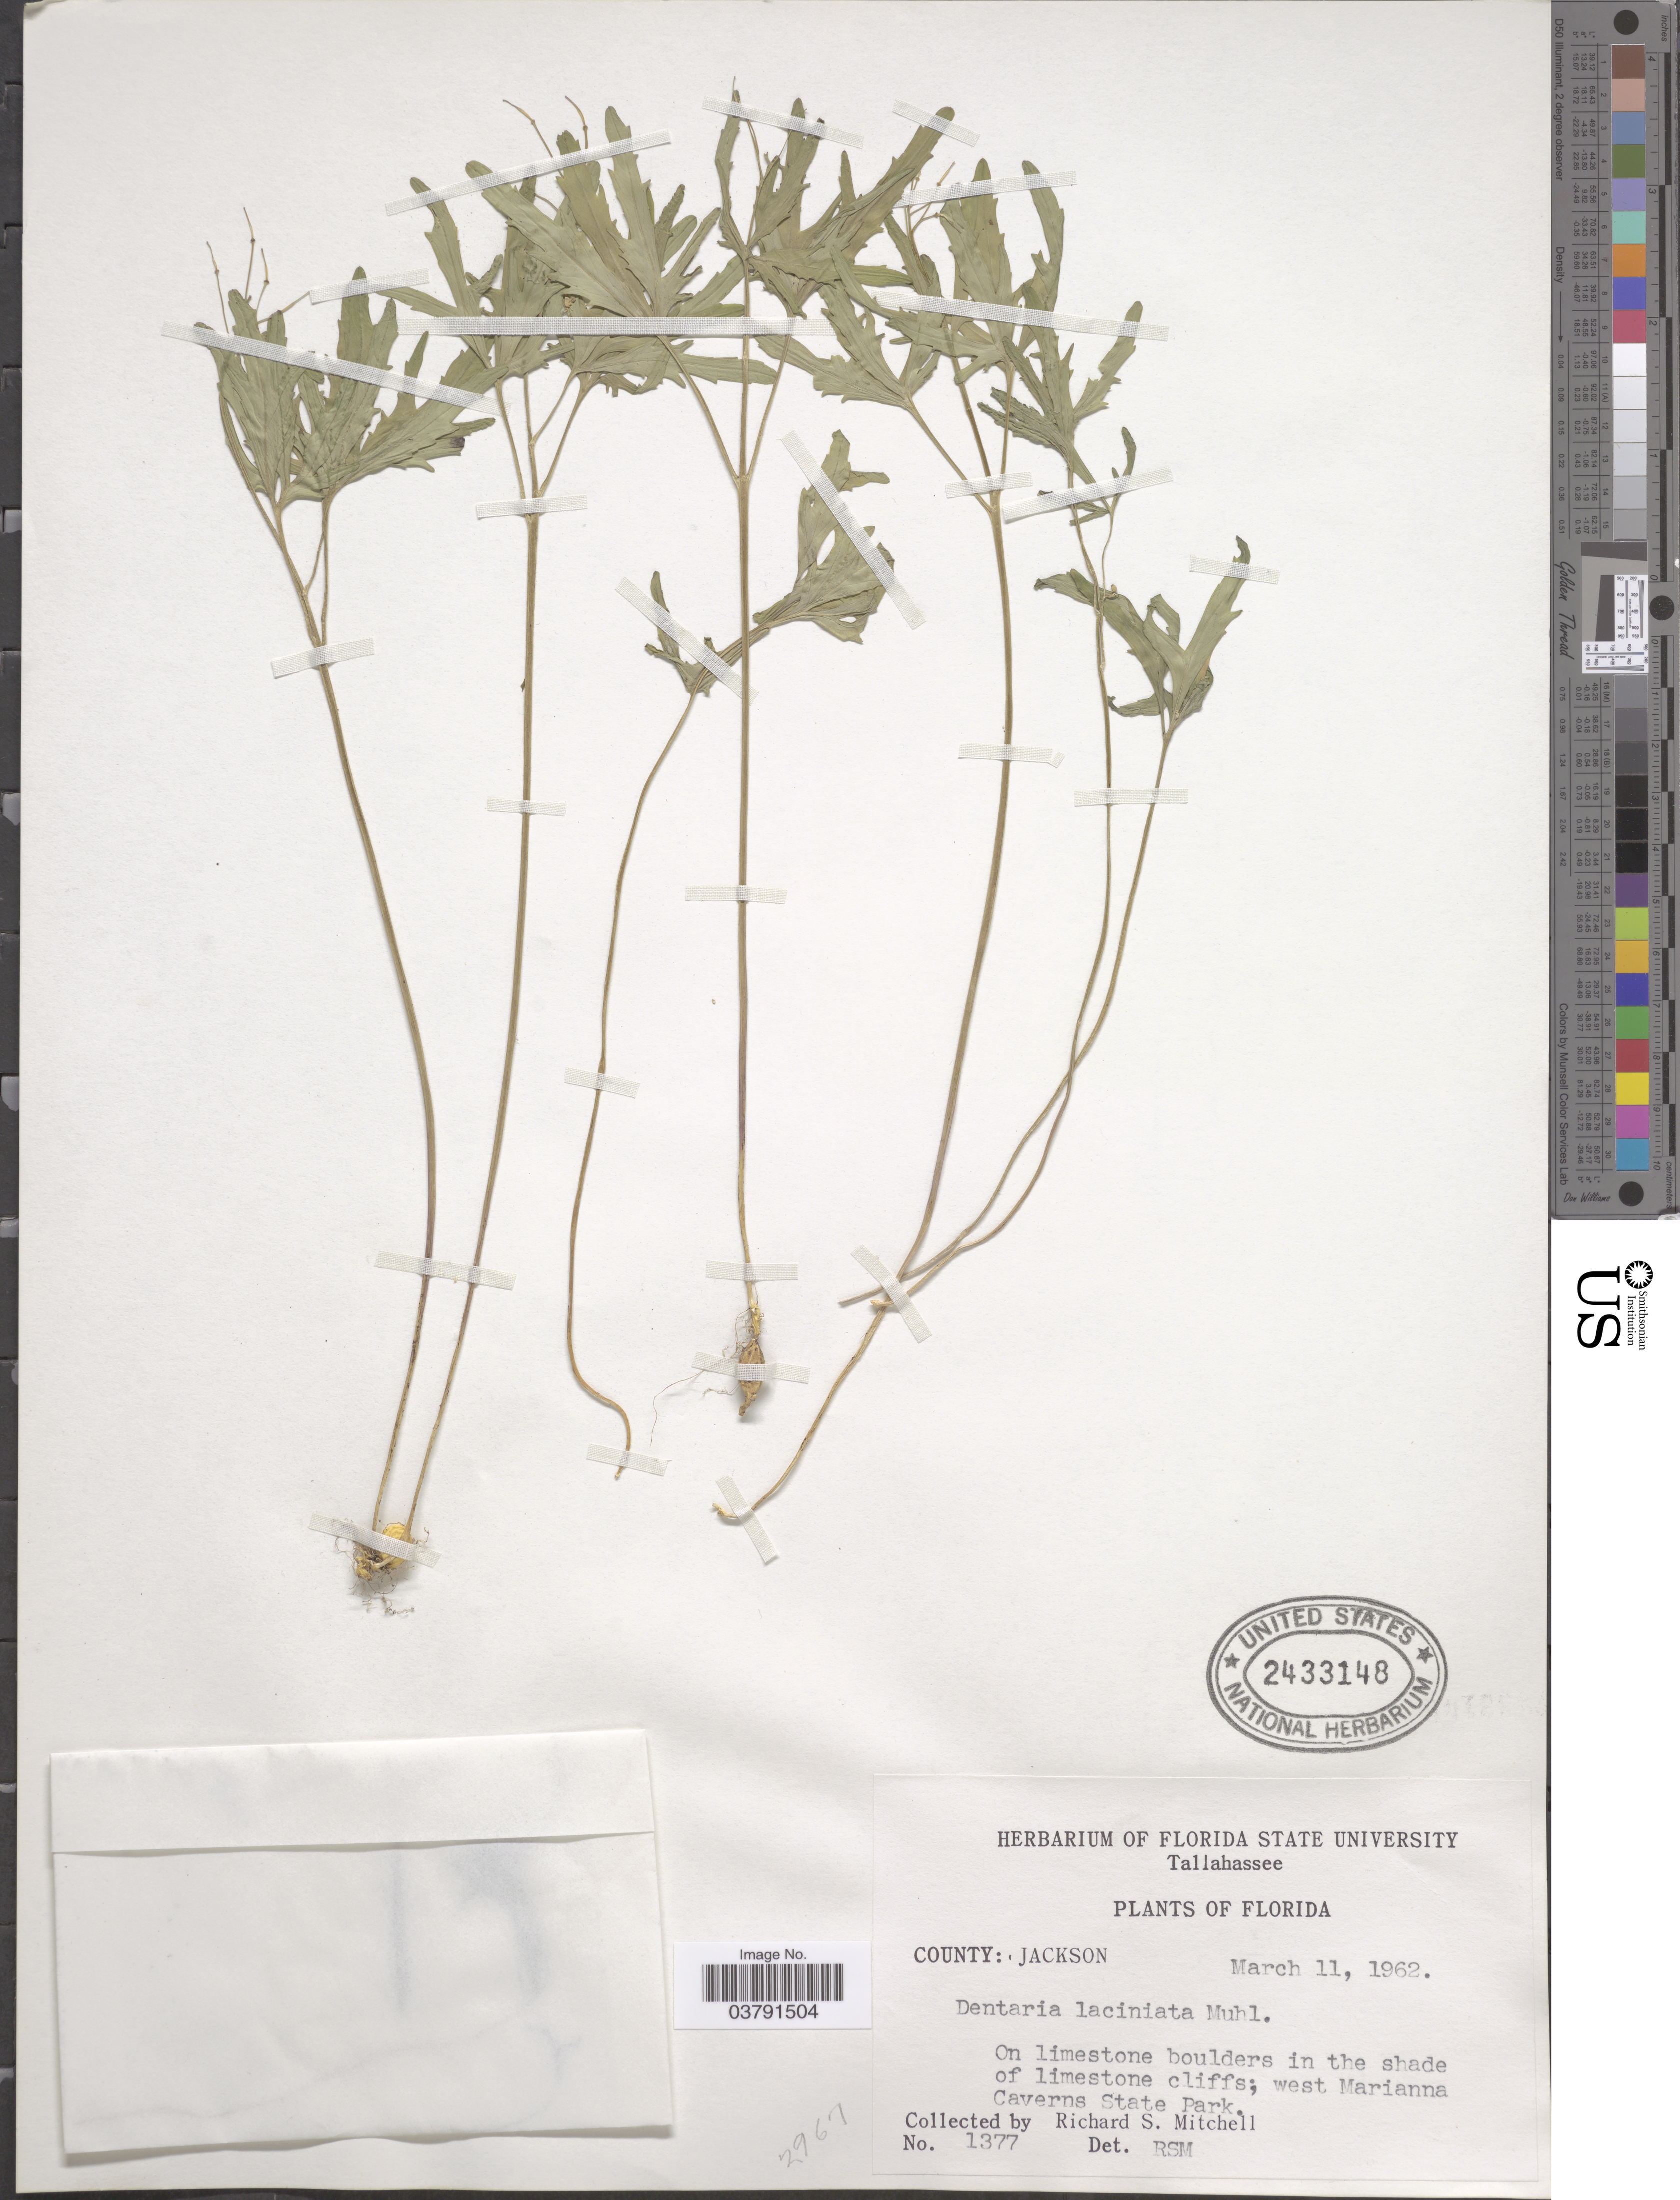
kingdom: Plantae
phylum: Tracheophyta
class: Magnoliopsida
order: Brassicales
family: Brassicaceae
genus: Dentaria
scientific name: Dentaria laciniata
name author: Muhl.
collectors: R. S. Mitchell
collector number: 1377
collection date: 1962-03-11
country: United States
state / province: Florida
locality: County: Jackson. West Marianna Caverns State Park.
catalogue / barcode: US 2433148